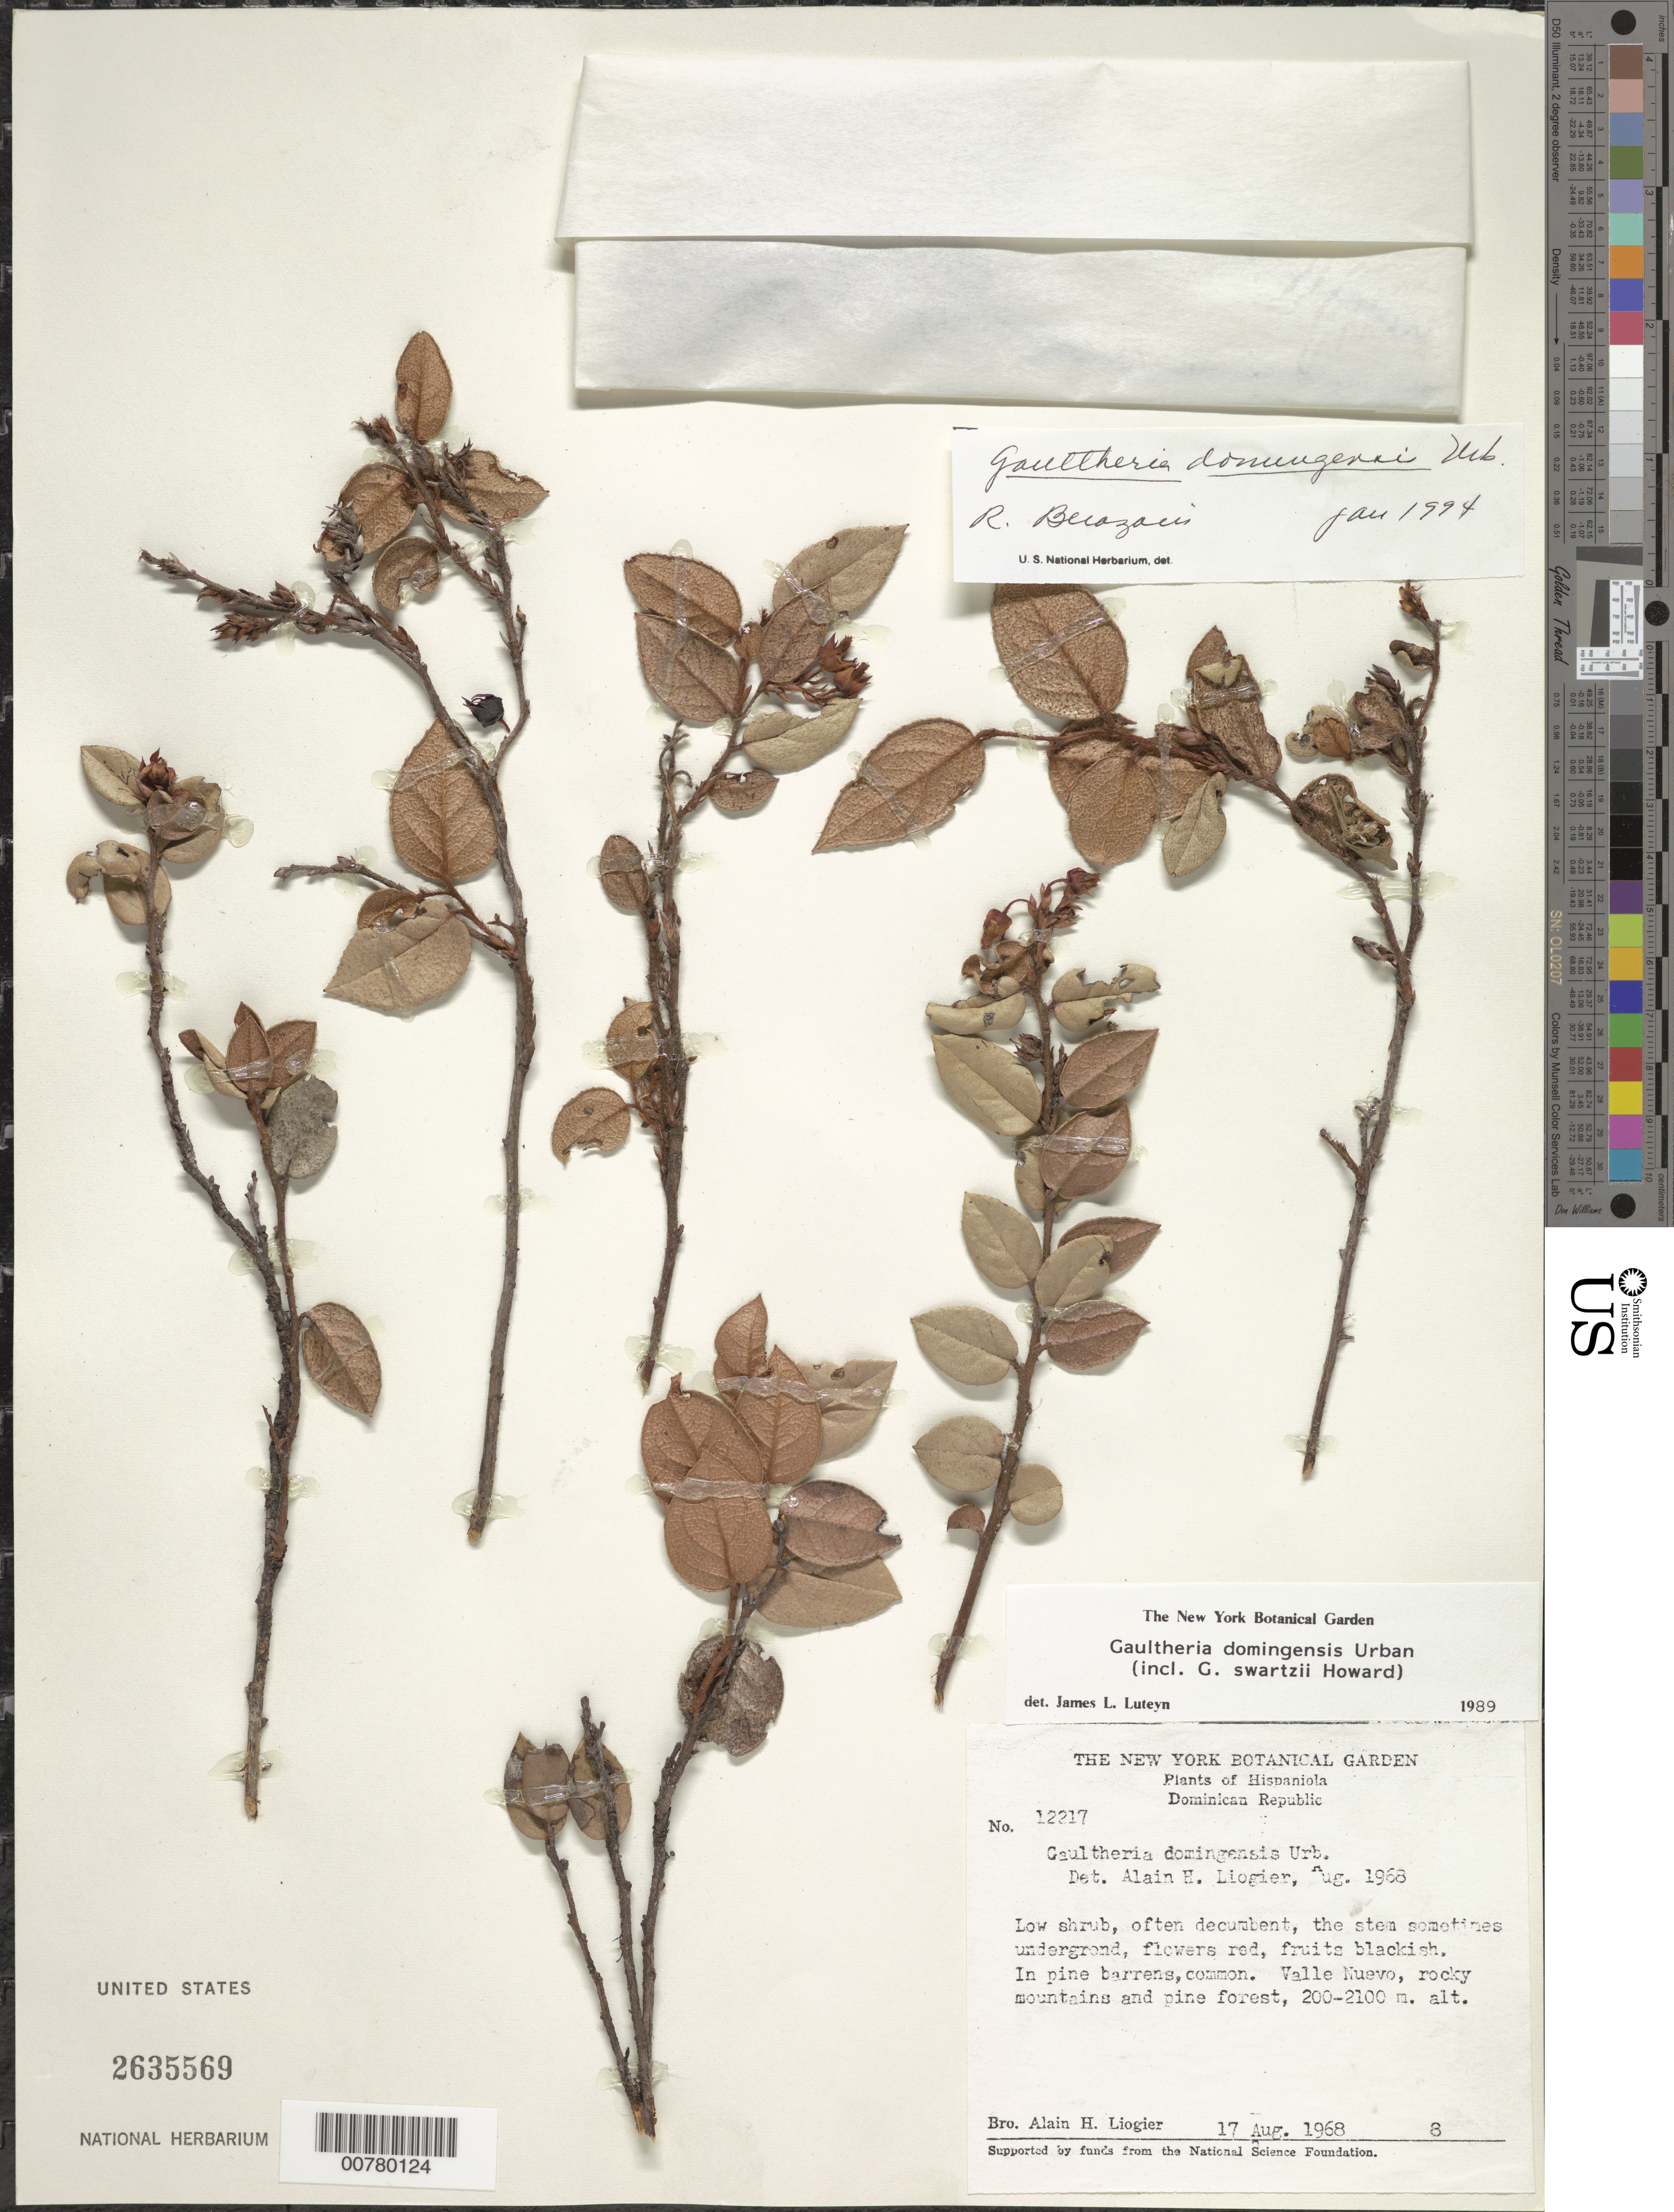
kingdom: Plantae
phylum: Tracheophyta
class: Magnoliopsida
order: Ericales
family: Ericaceae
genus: Gaultheria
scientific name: Gaultheria domingensis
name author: Urb.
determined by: Berozain, R.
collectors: A. H. Liogier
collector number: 12217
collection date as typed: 17 Aug 1968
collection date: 1968-08-17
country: Dominican Republic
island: Hispaniola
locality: Valle Nuevo.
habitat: Rocky mountains and pine forest.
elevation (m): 200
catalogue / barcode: US 2635569